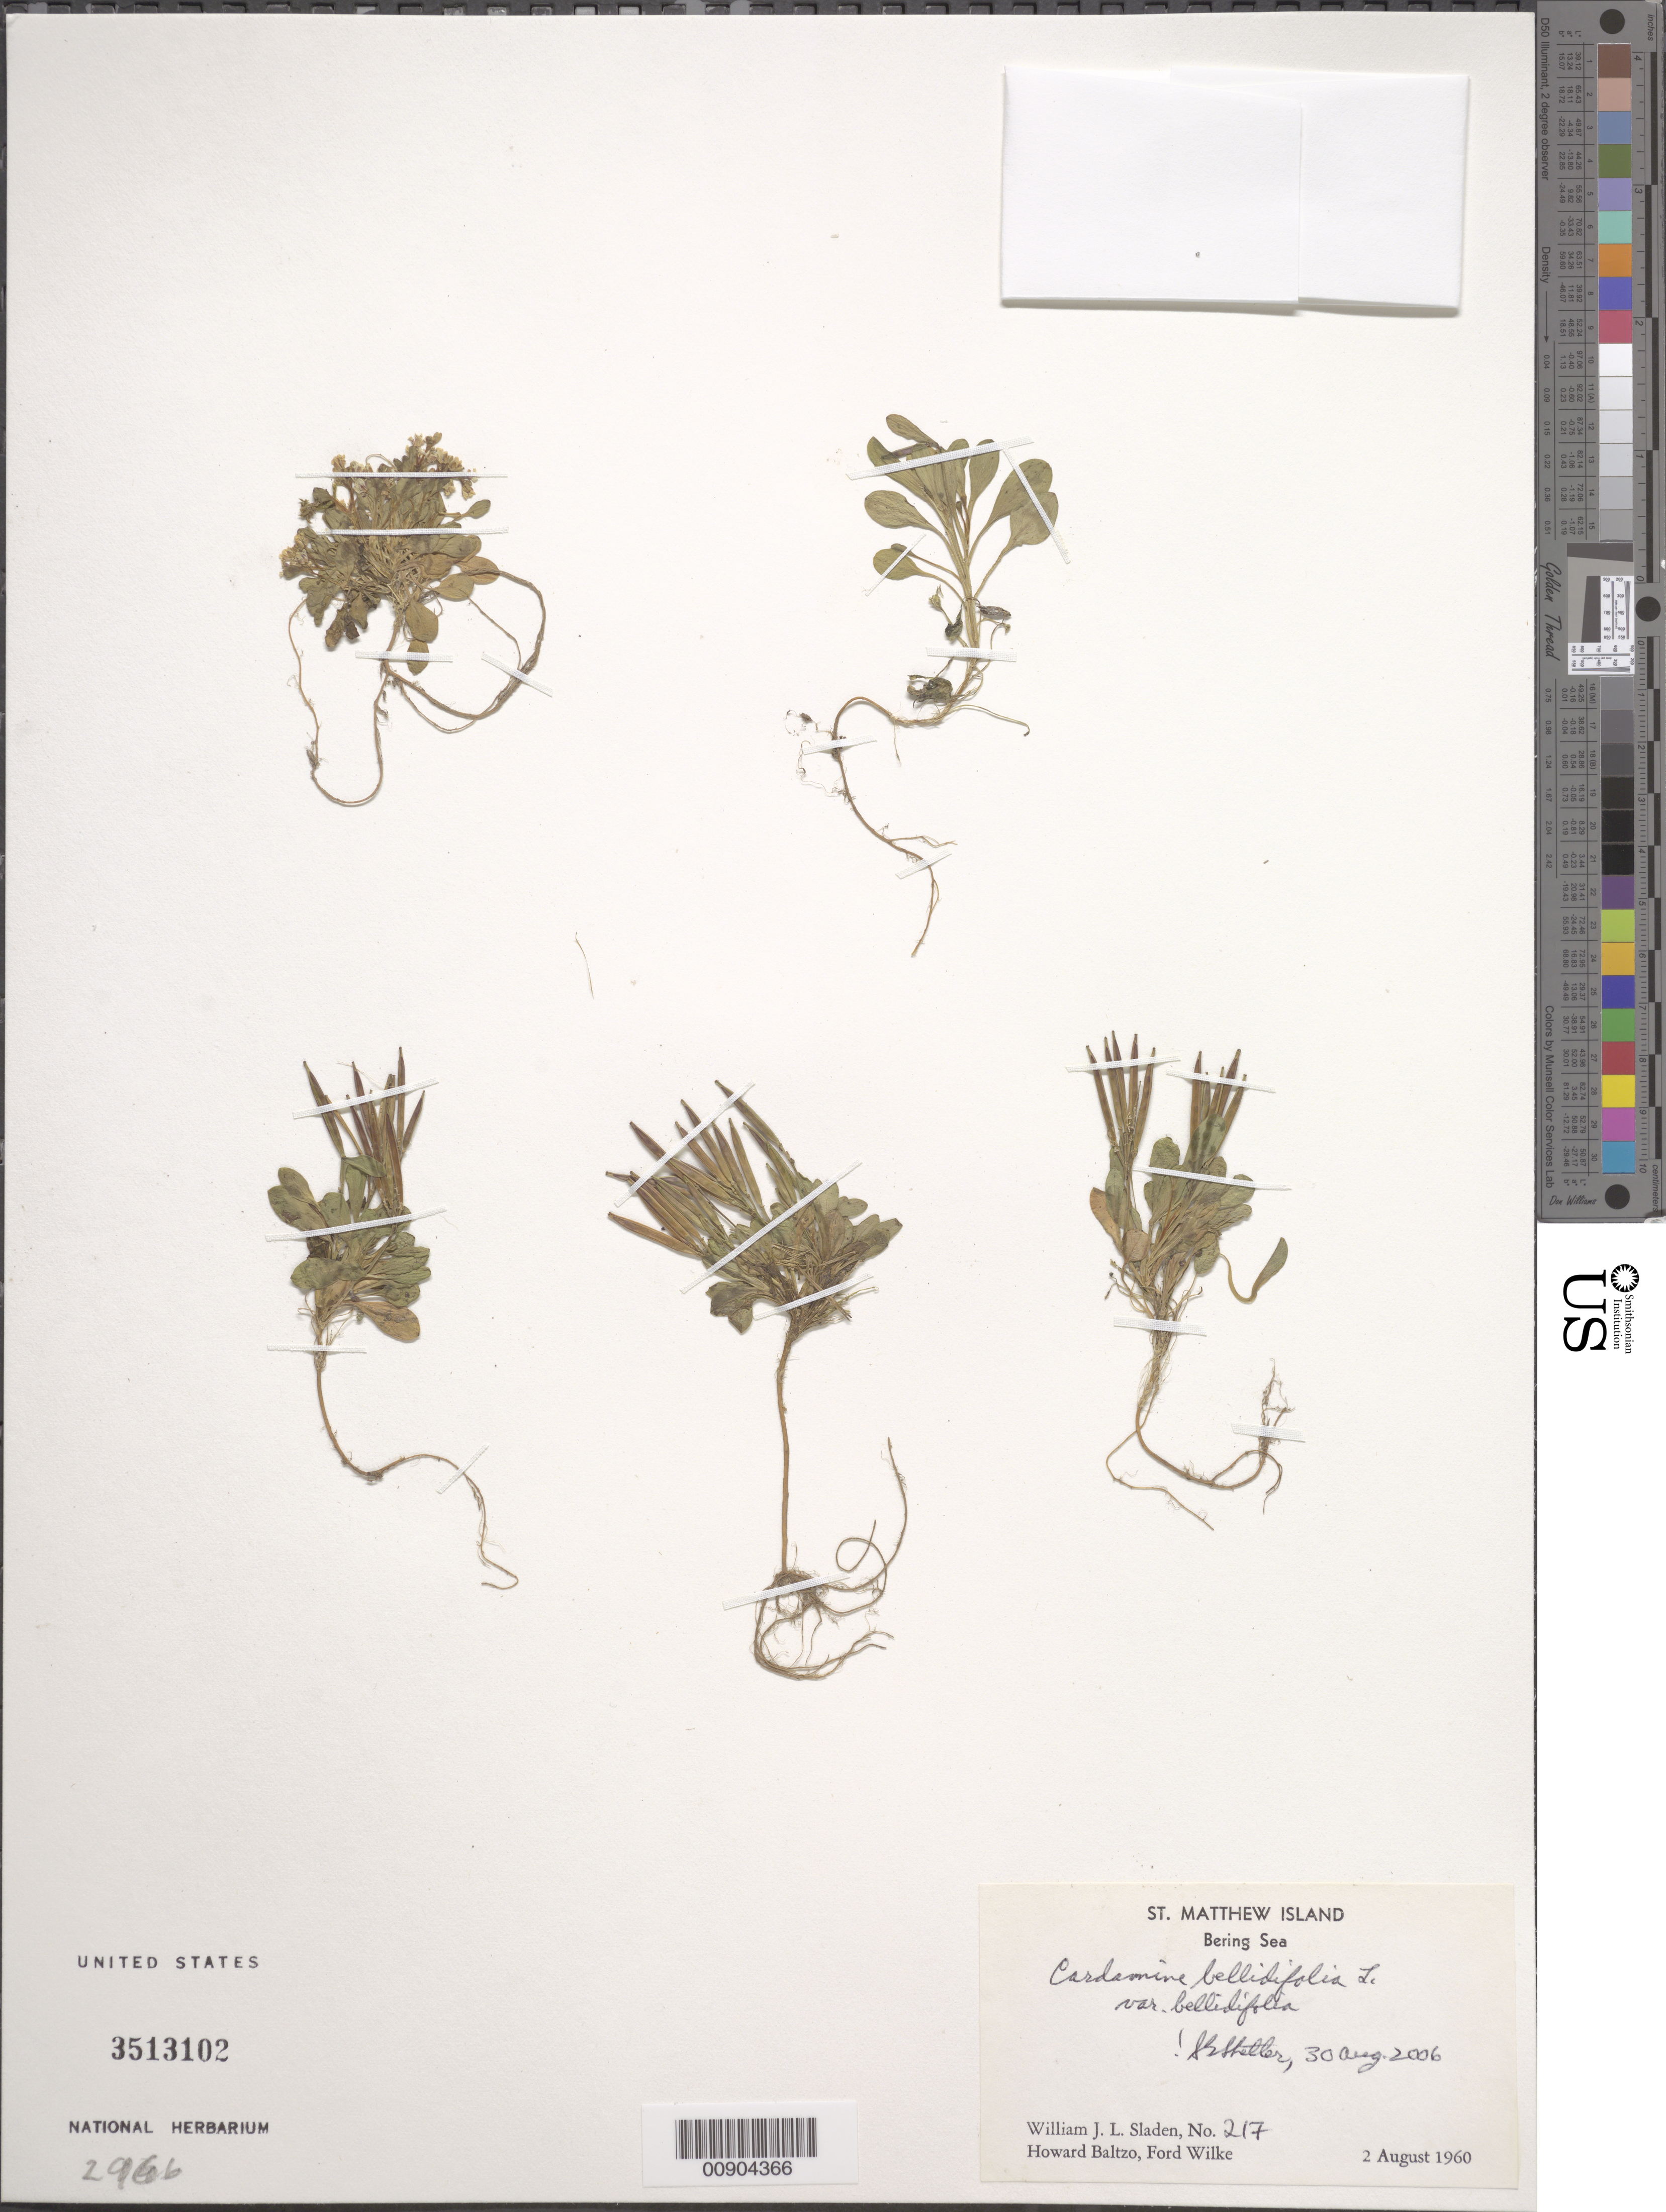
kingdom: Plantae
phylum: Tracheophyta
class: Magnoliopsida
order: Brassicales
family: Brassicaceae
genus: Cardamine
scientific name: Cardamine bellidifolia var. bellidifolia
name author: L.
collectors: W. Sladen, H. Baltzo & F. Wilke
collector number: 217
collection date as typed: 02 Aug 1960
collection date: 1960-08-02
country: United States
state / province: Alaska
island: St. Matthew Island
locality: St. Matthew Island, Bering Sea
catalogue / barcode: US 3503102